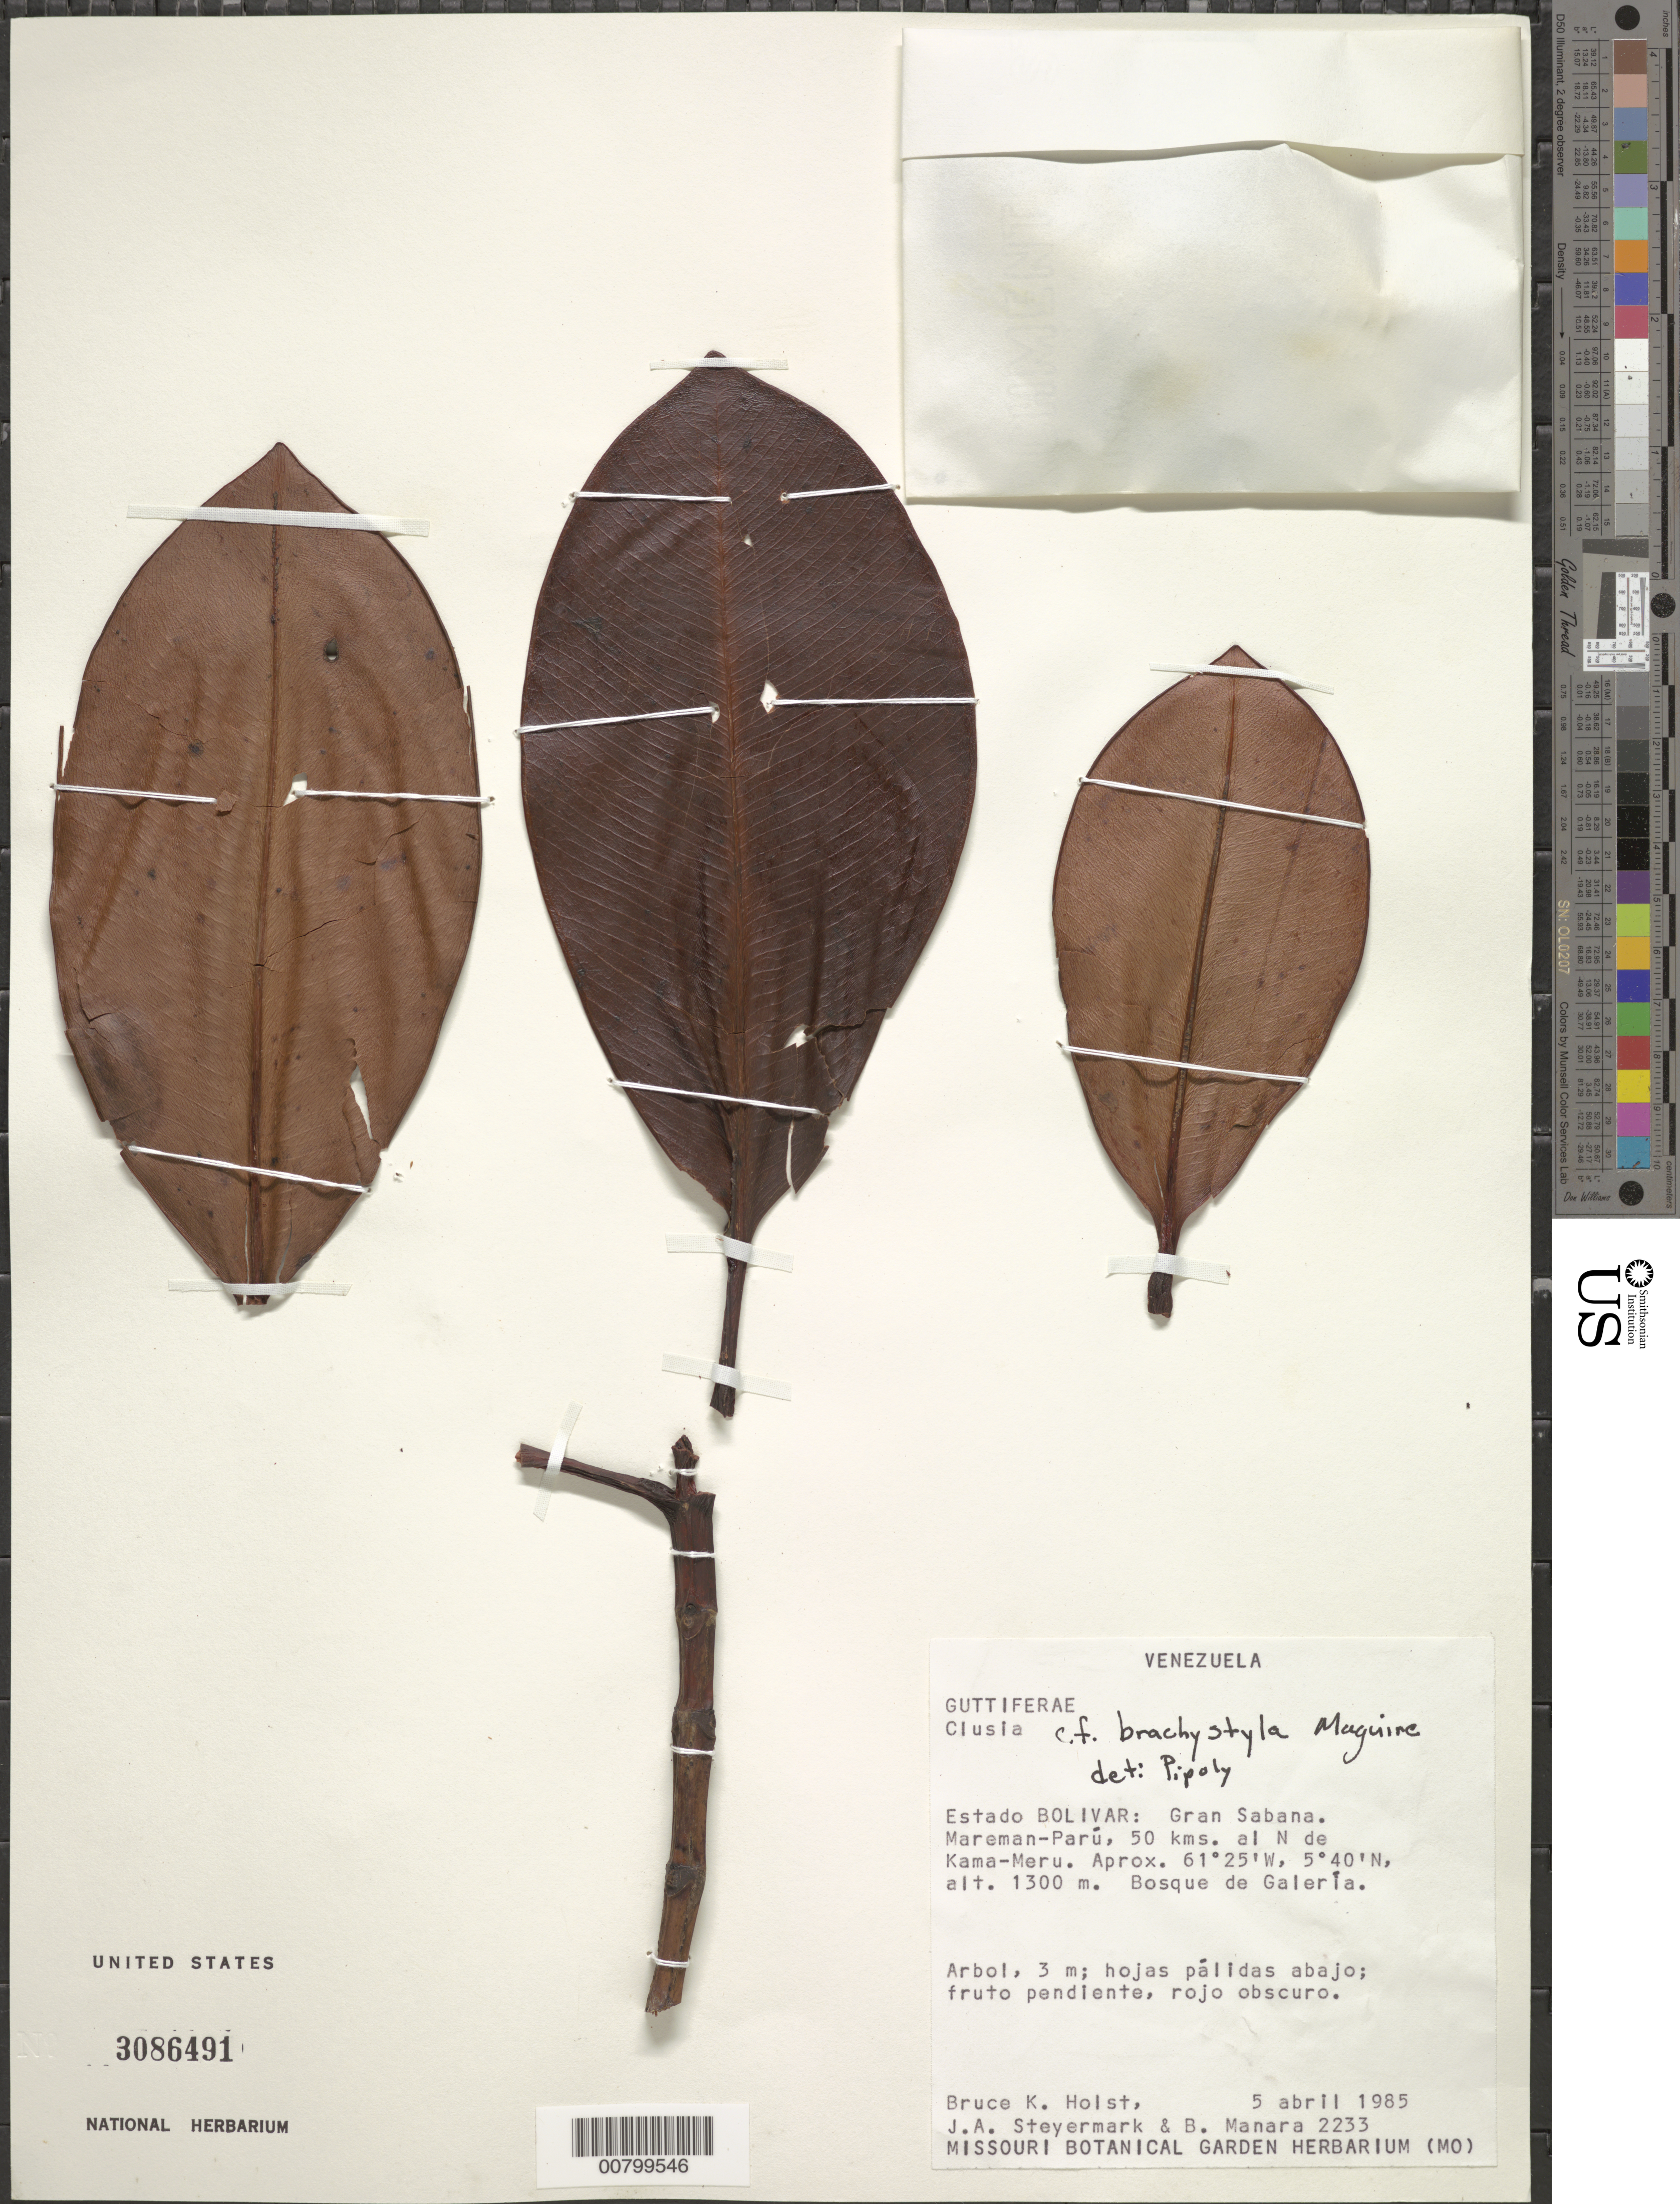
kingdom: Plantae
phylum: Tracheophyta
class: Magnoliopsida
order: Malpighiales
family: Clusiaceae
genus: Clusia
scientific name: Clusia brachystyla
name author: Maguire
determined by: Pipoly, J. J., III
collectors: B. Holst, J. Steyermark & B. Manara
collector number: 2233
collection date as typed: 5-Apr-85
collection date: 1985-04-05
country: Venezuela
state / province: Bolívar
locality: Gran Sabana, Mareman-Parú, 50 km N of Kama-Meru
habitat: Gallery forest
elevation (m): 1300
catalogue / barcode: US 3086491